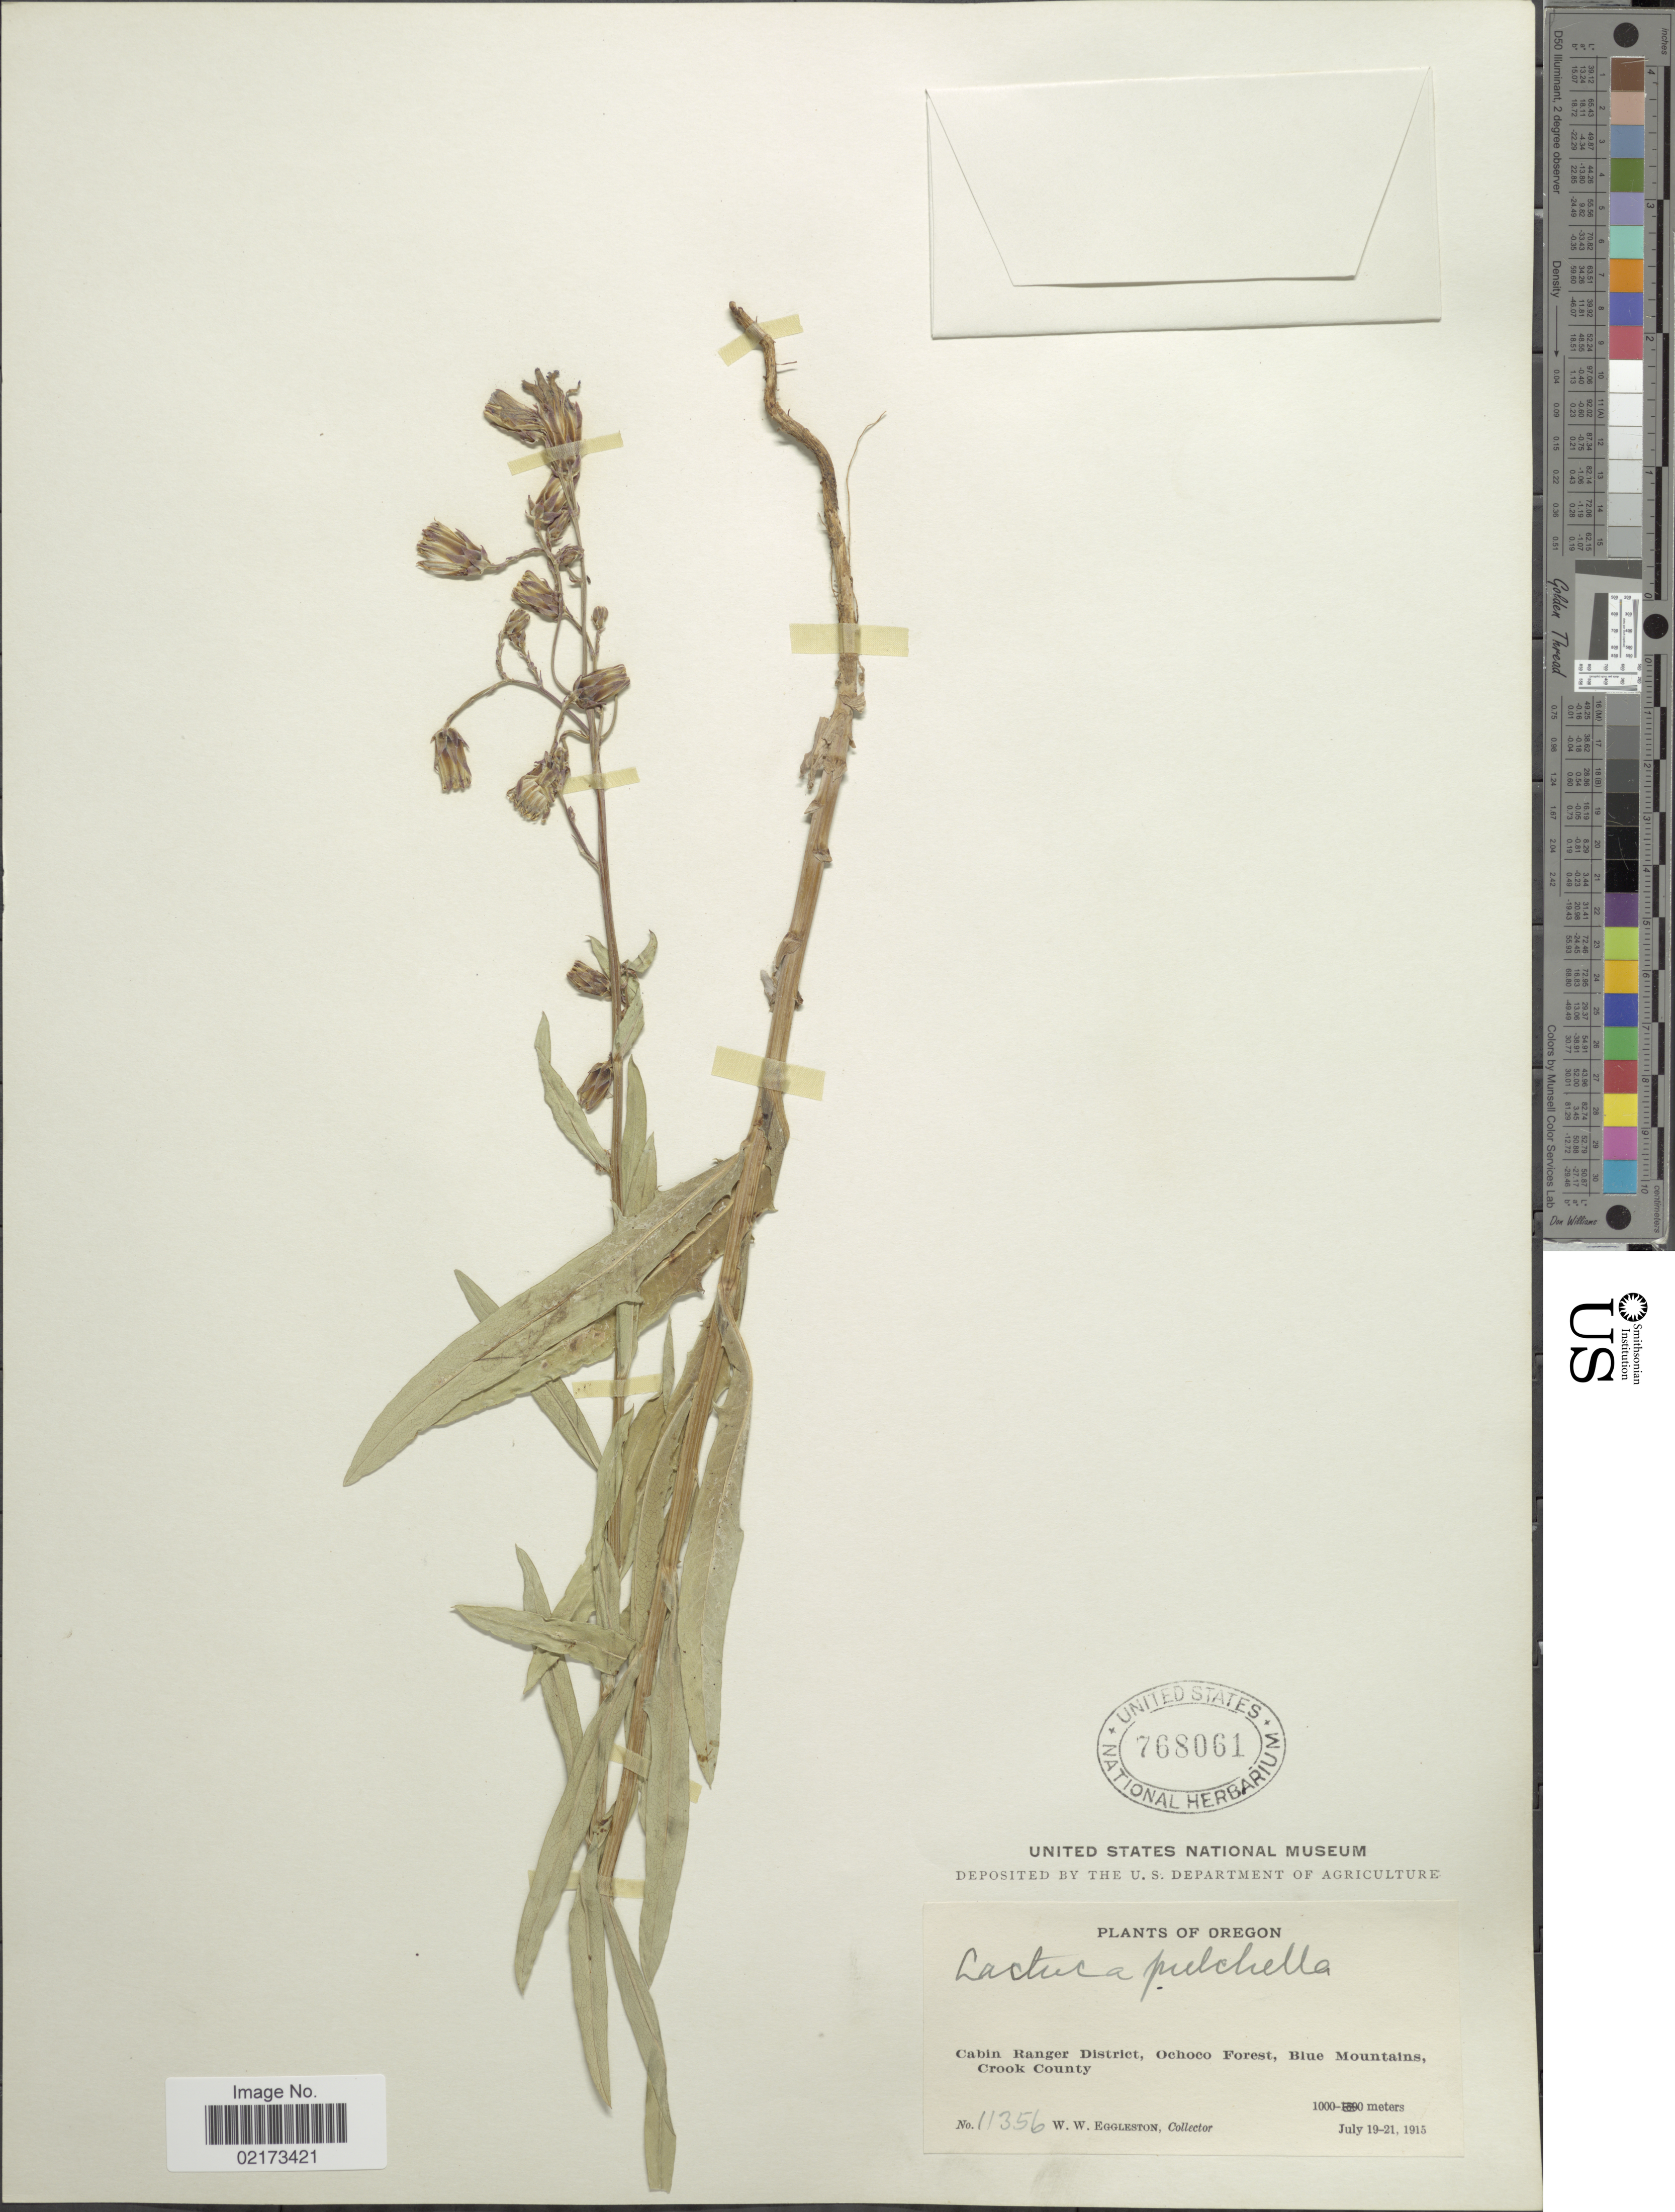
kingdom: Plantae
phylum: Tracheophyta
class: Magnoliopsida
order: Asterales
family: Asteraceae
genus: Lactuca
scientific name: Lactuca tatarica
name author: (L.) C.A. Mey.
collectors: W. W. Eggleston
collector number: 11356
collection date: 1915-07-19/1915-07-21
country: United States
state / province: Oregon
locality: Cabin Ranger District, Ochoco Forest, Blue Mountains, Crook County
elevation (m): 1000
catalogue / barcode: US 768061